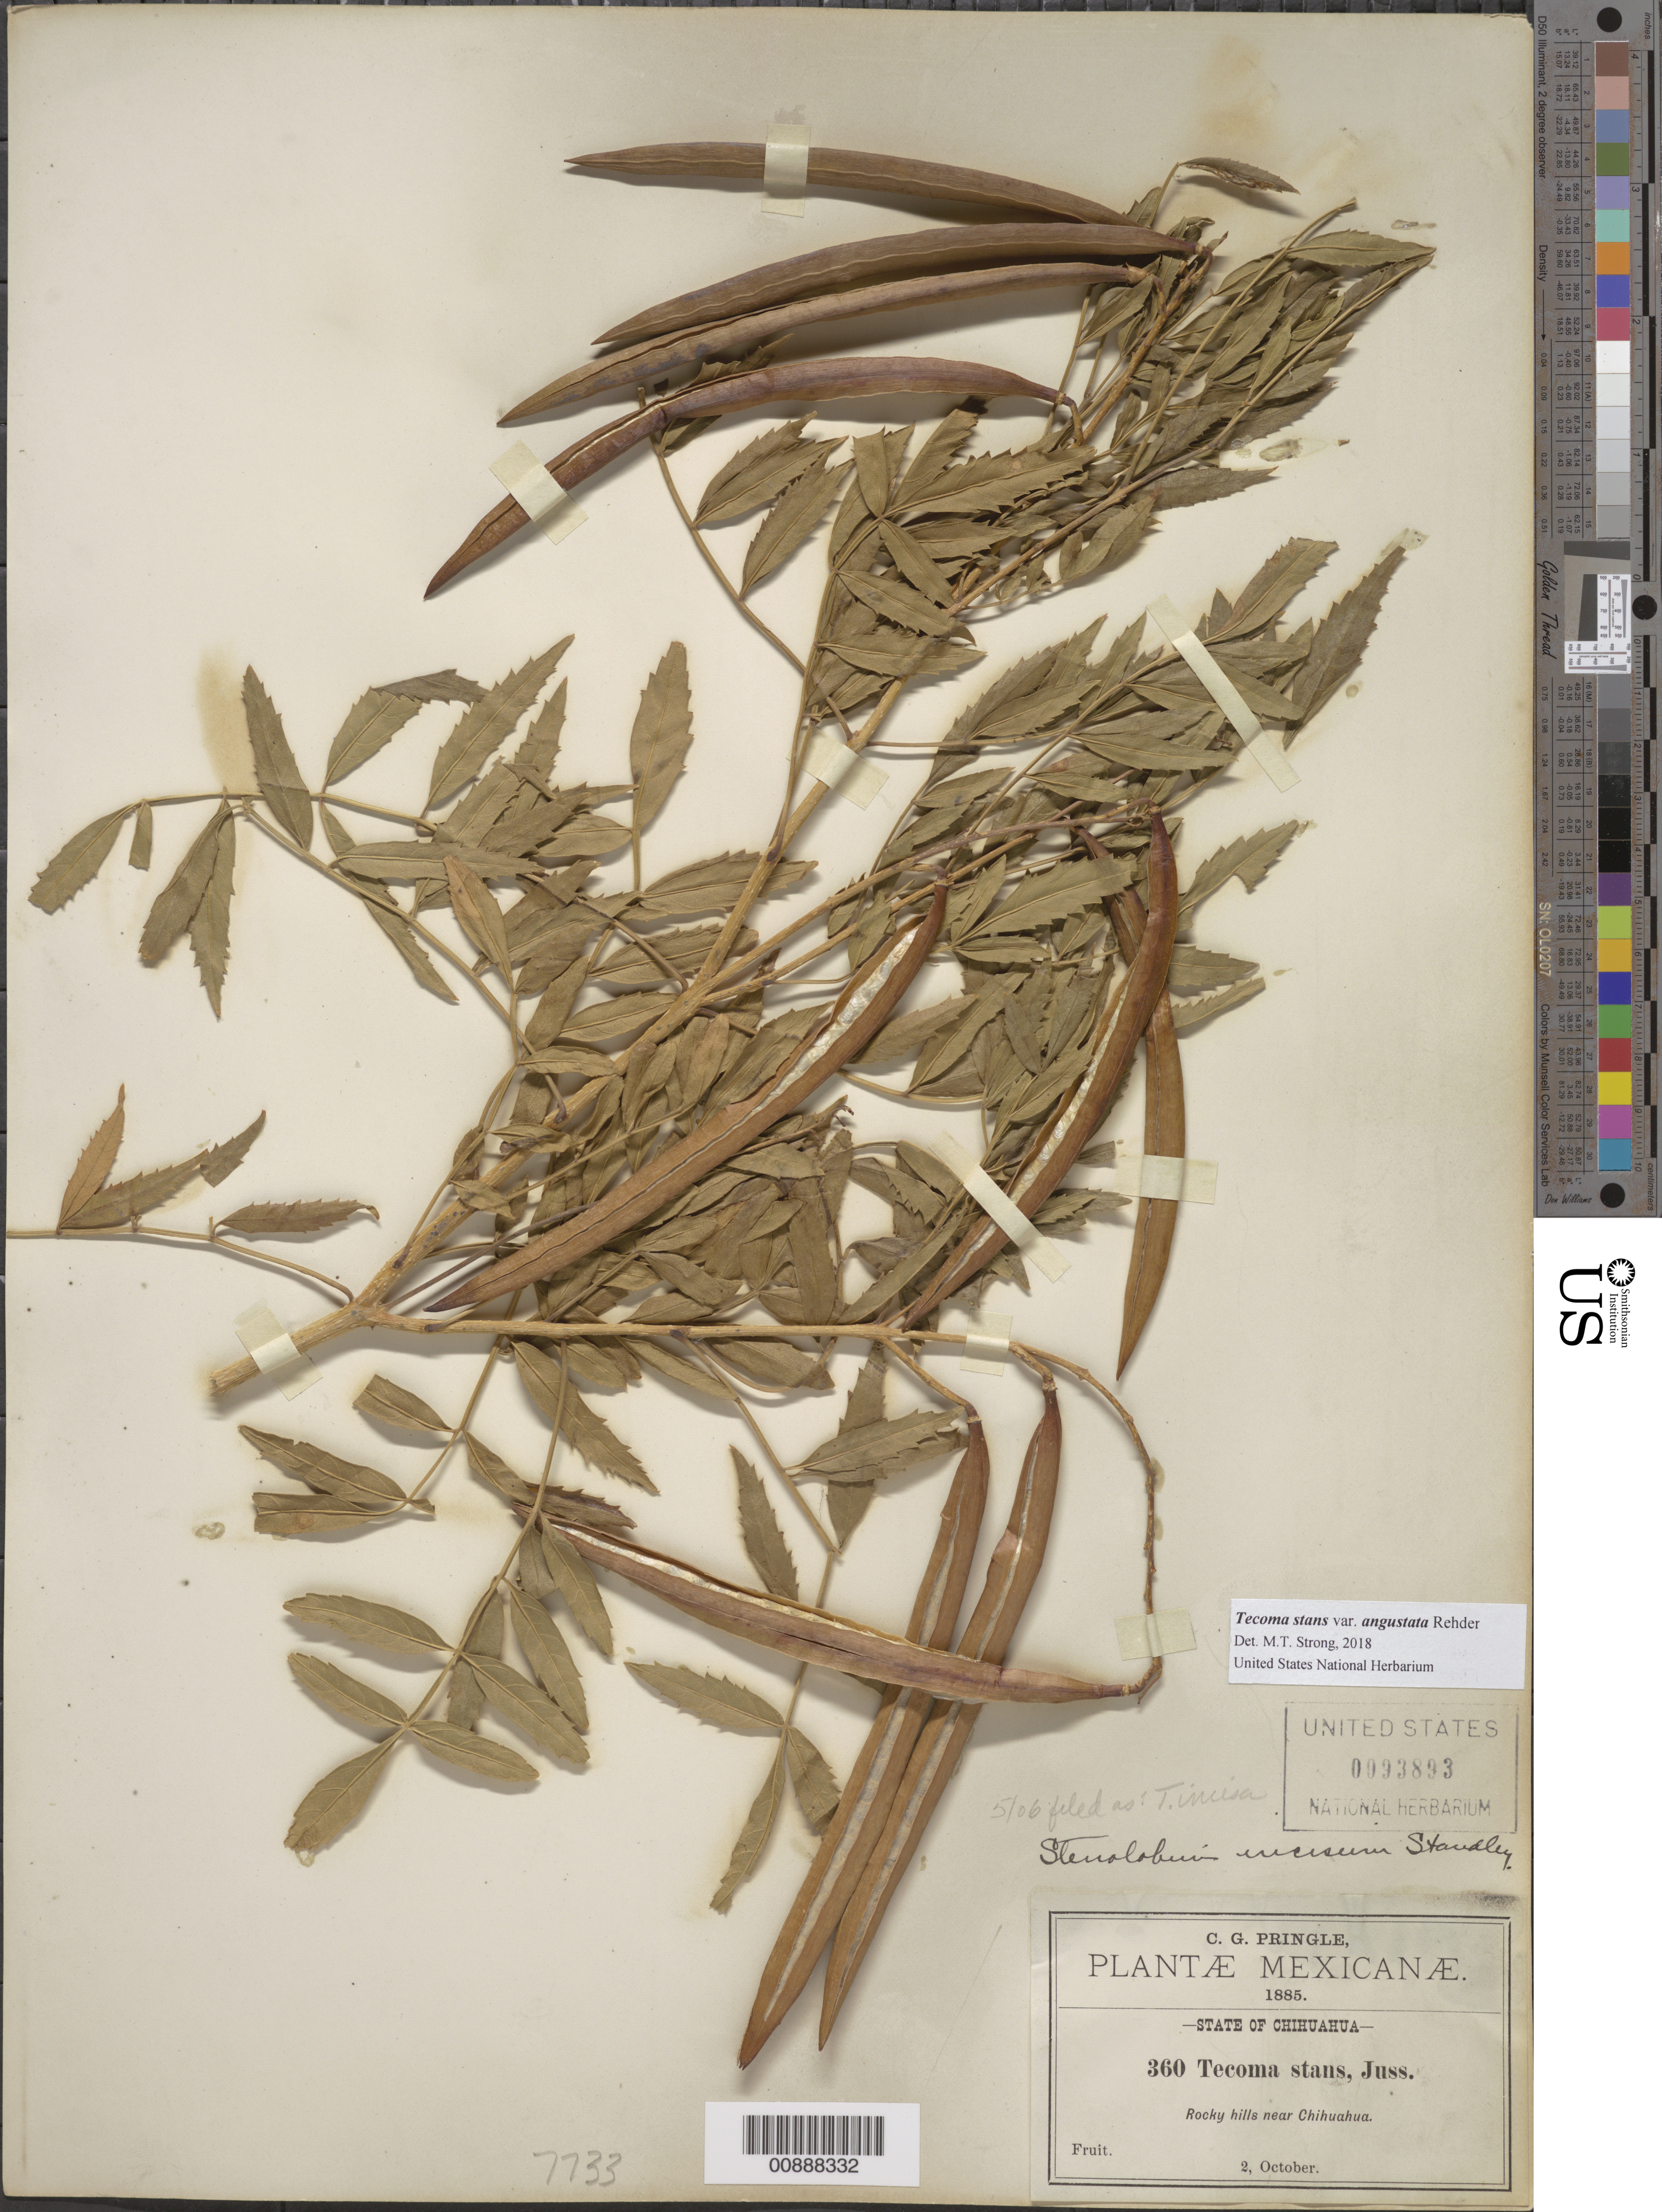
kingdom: Plantae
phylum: Tracheophyta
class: Magnoliopsida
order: Lamiales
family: Bignoniaceae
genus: Tecoma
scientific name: Tecoma stans var. angustata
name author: Rehder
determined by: Strong, M. T., (US), Smithsonian Institution - National Museum of Natural History (UNITED STATES)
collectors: C. G. Pringle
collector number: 360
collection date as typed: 02 Oct 1885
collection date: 1885-10-02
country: Mexico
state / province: Chihuahua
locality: Near Chihuahua.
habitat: Rocky hills.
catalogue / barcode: US 93893